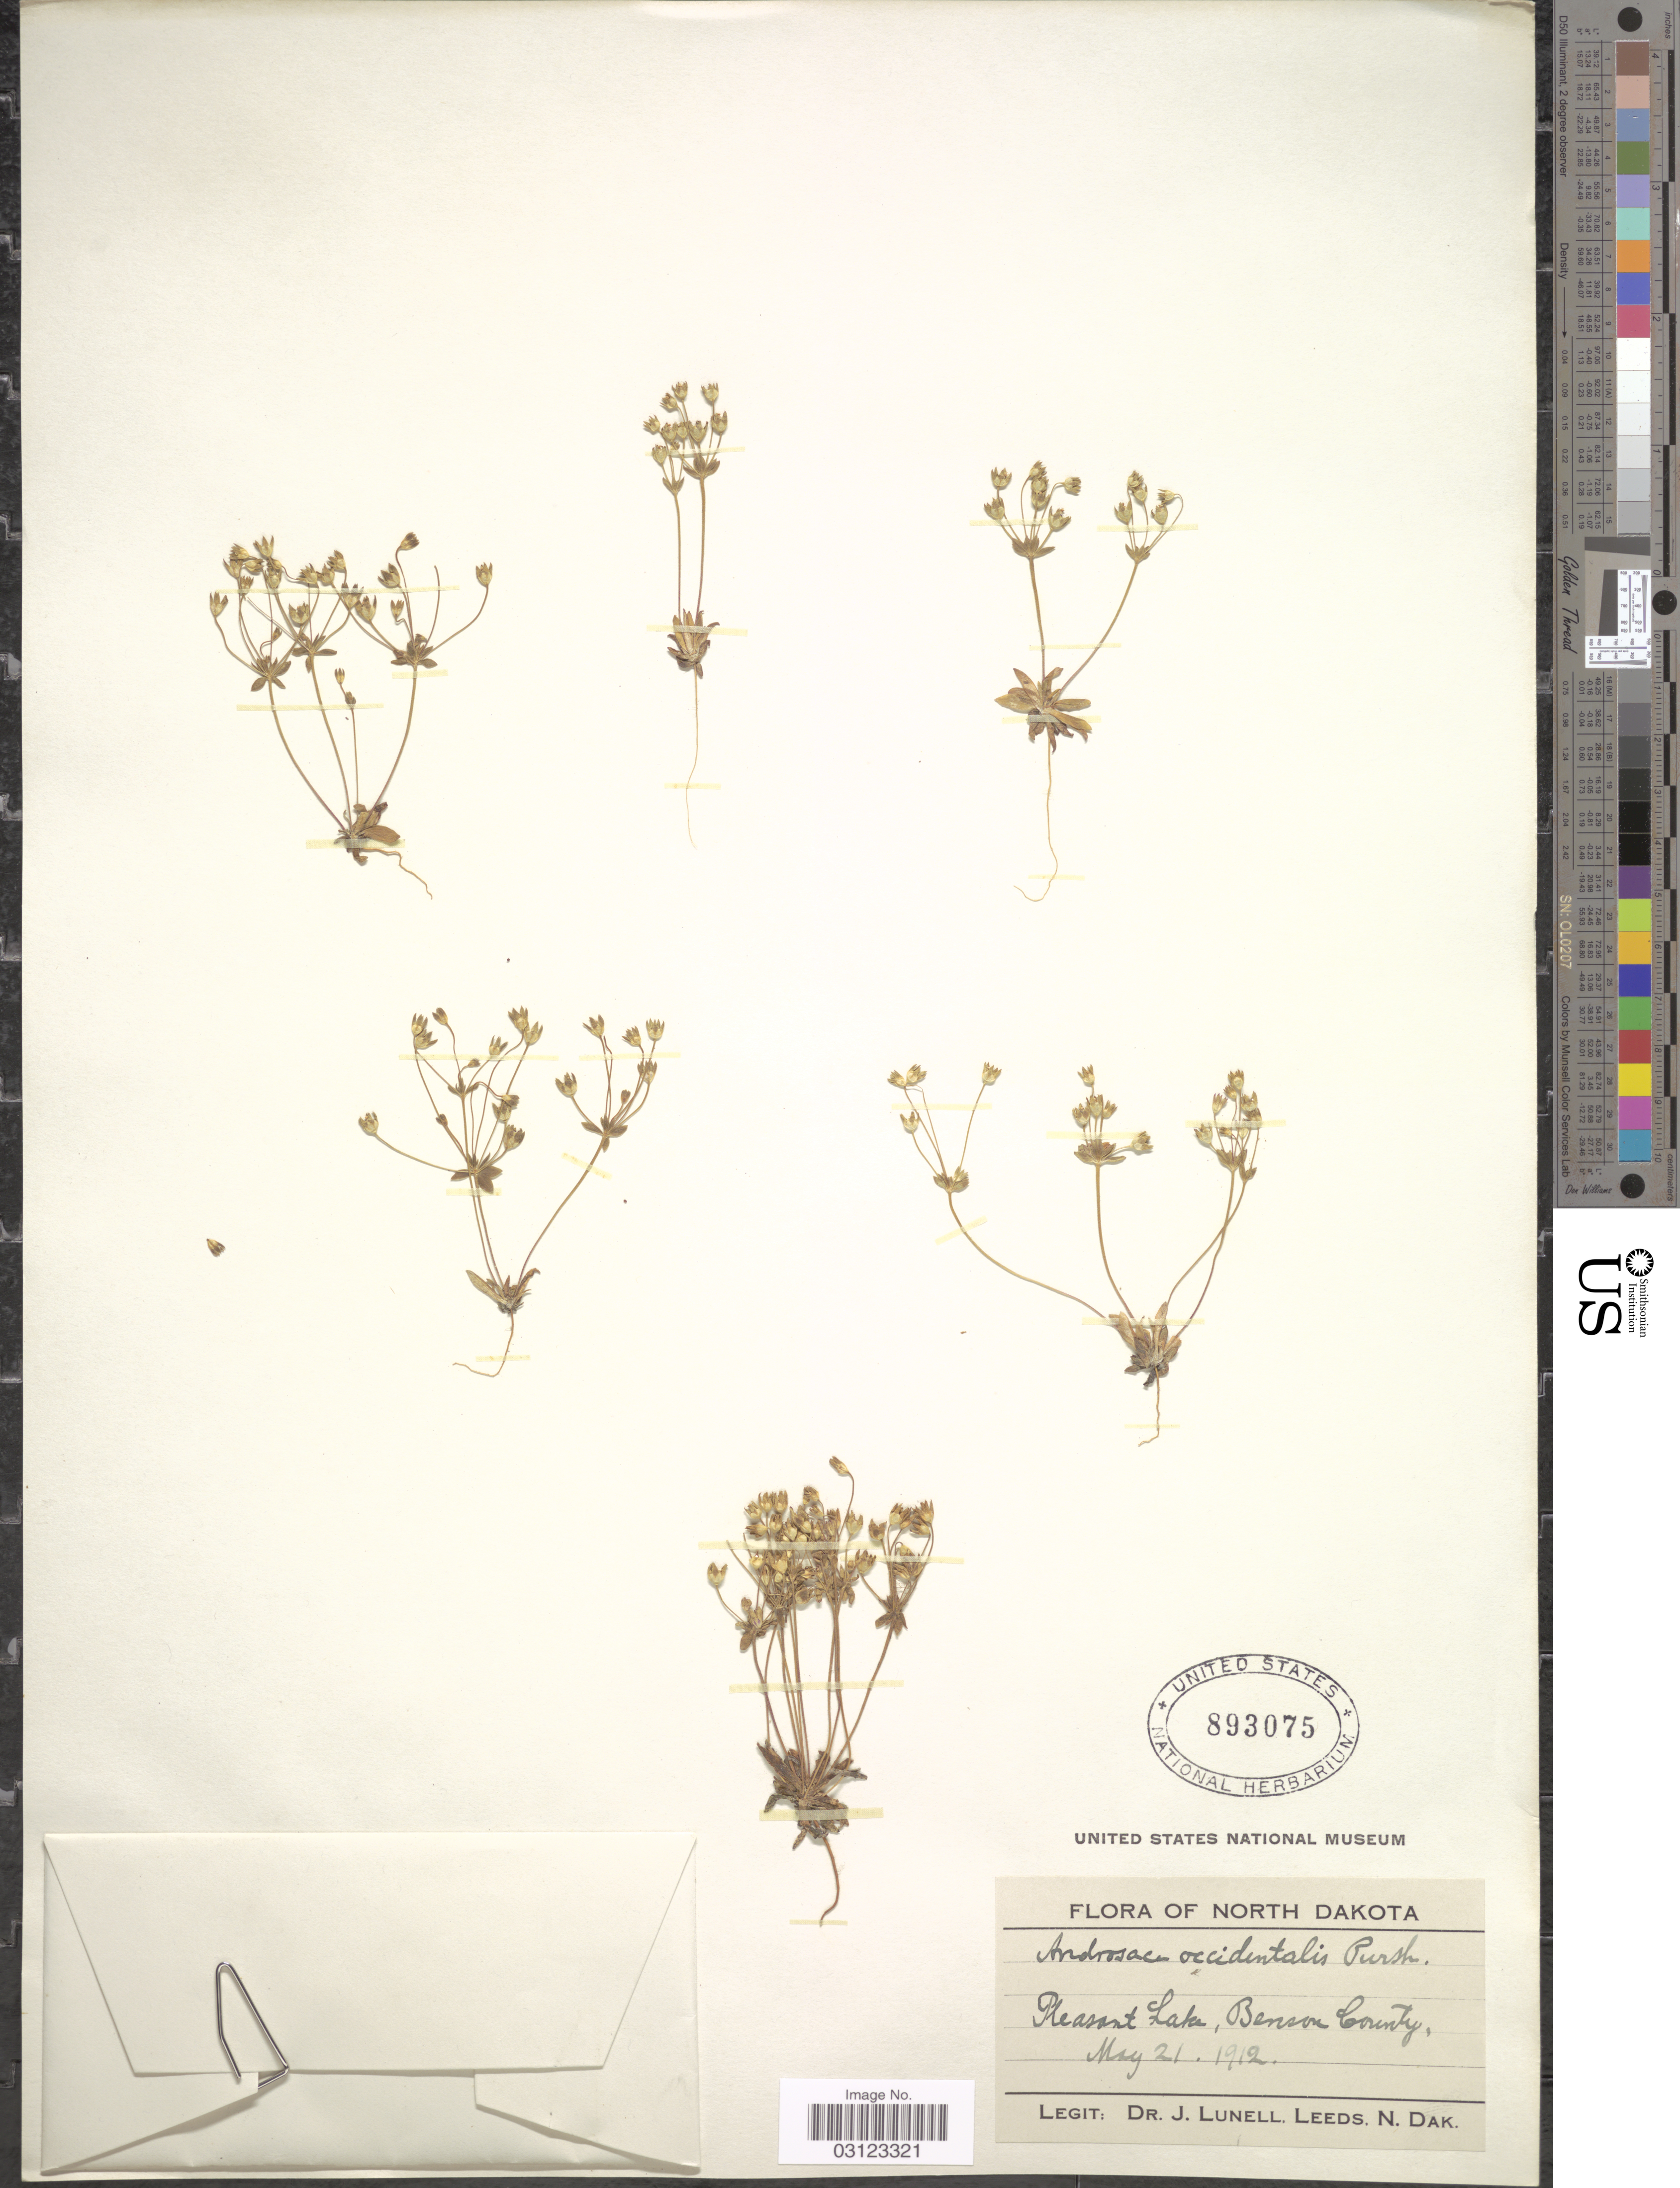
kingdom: Plantae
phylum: Tracheophyta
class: Magnoliopsida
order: Ericales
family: Primulaceae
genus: Androsace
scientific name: Androsace occidentalis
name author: (Pursh) Pursh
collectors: J. Lunell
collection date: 1912-05-21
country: United States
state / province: North Dakota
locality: Pleasant Lake, Benson County.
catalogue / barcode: US 893075